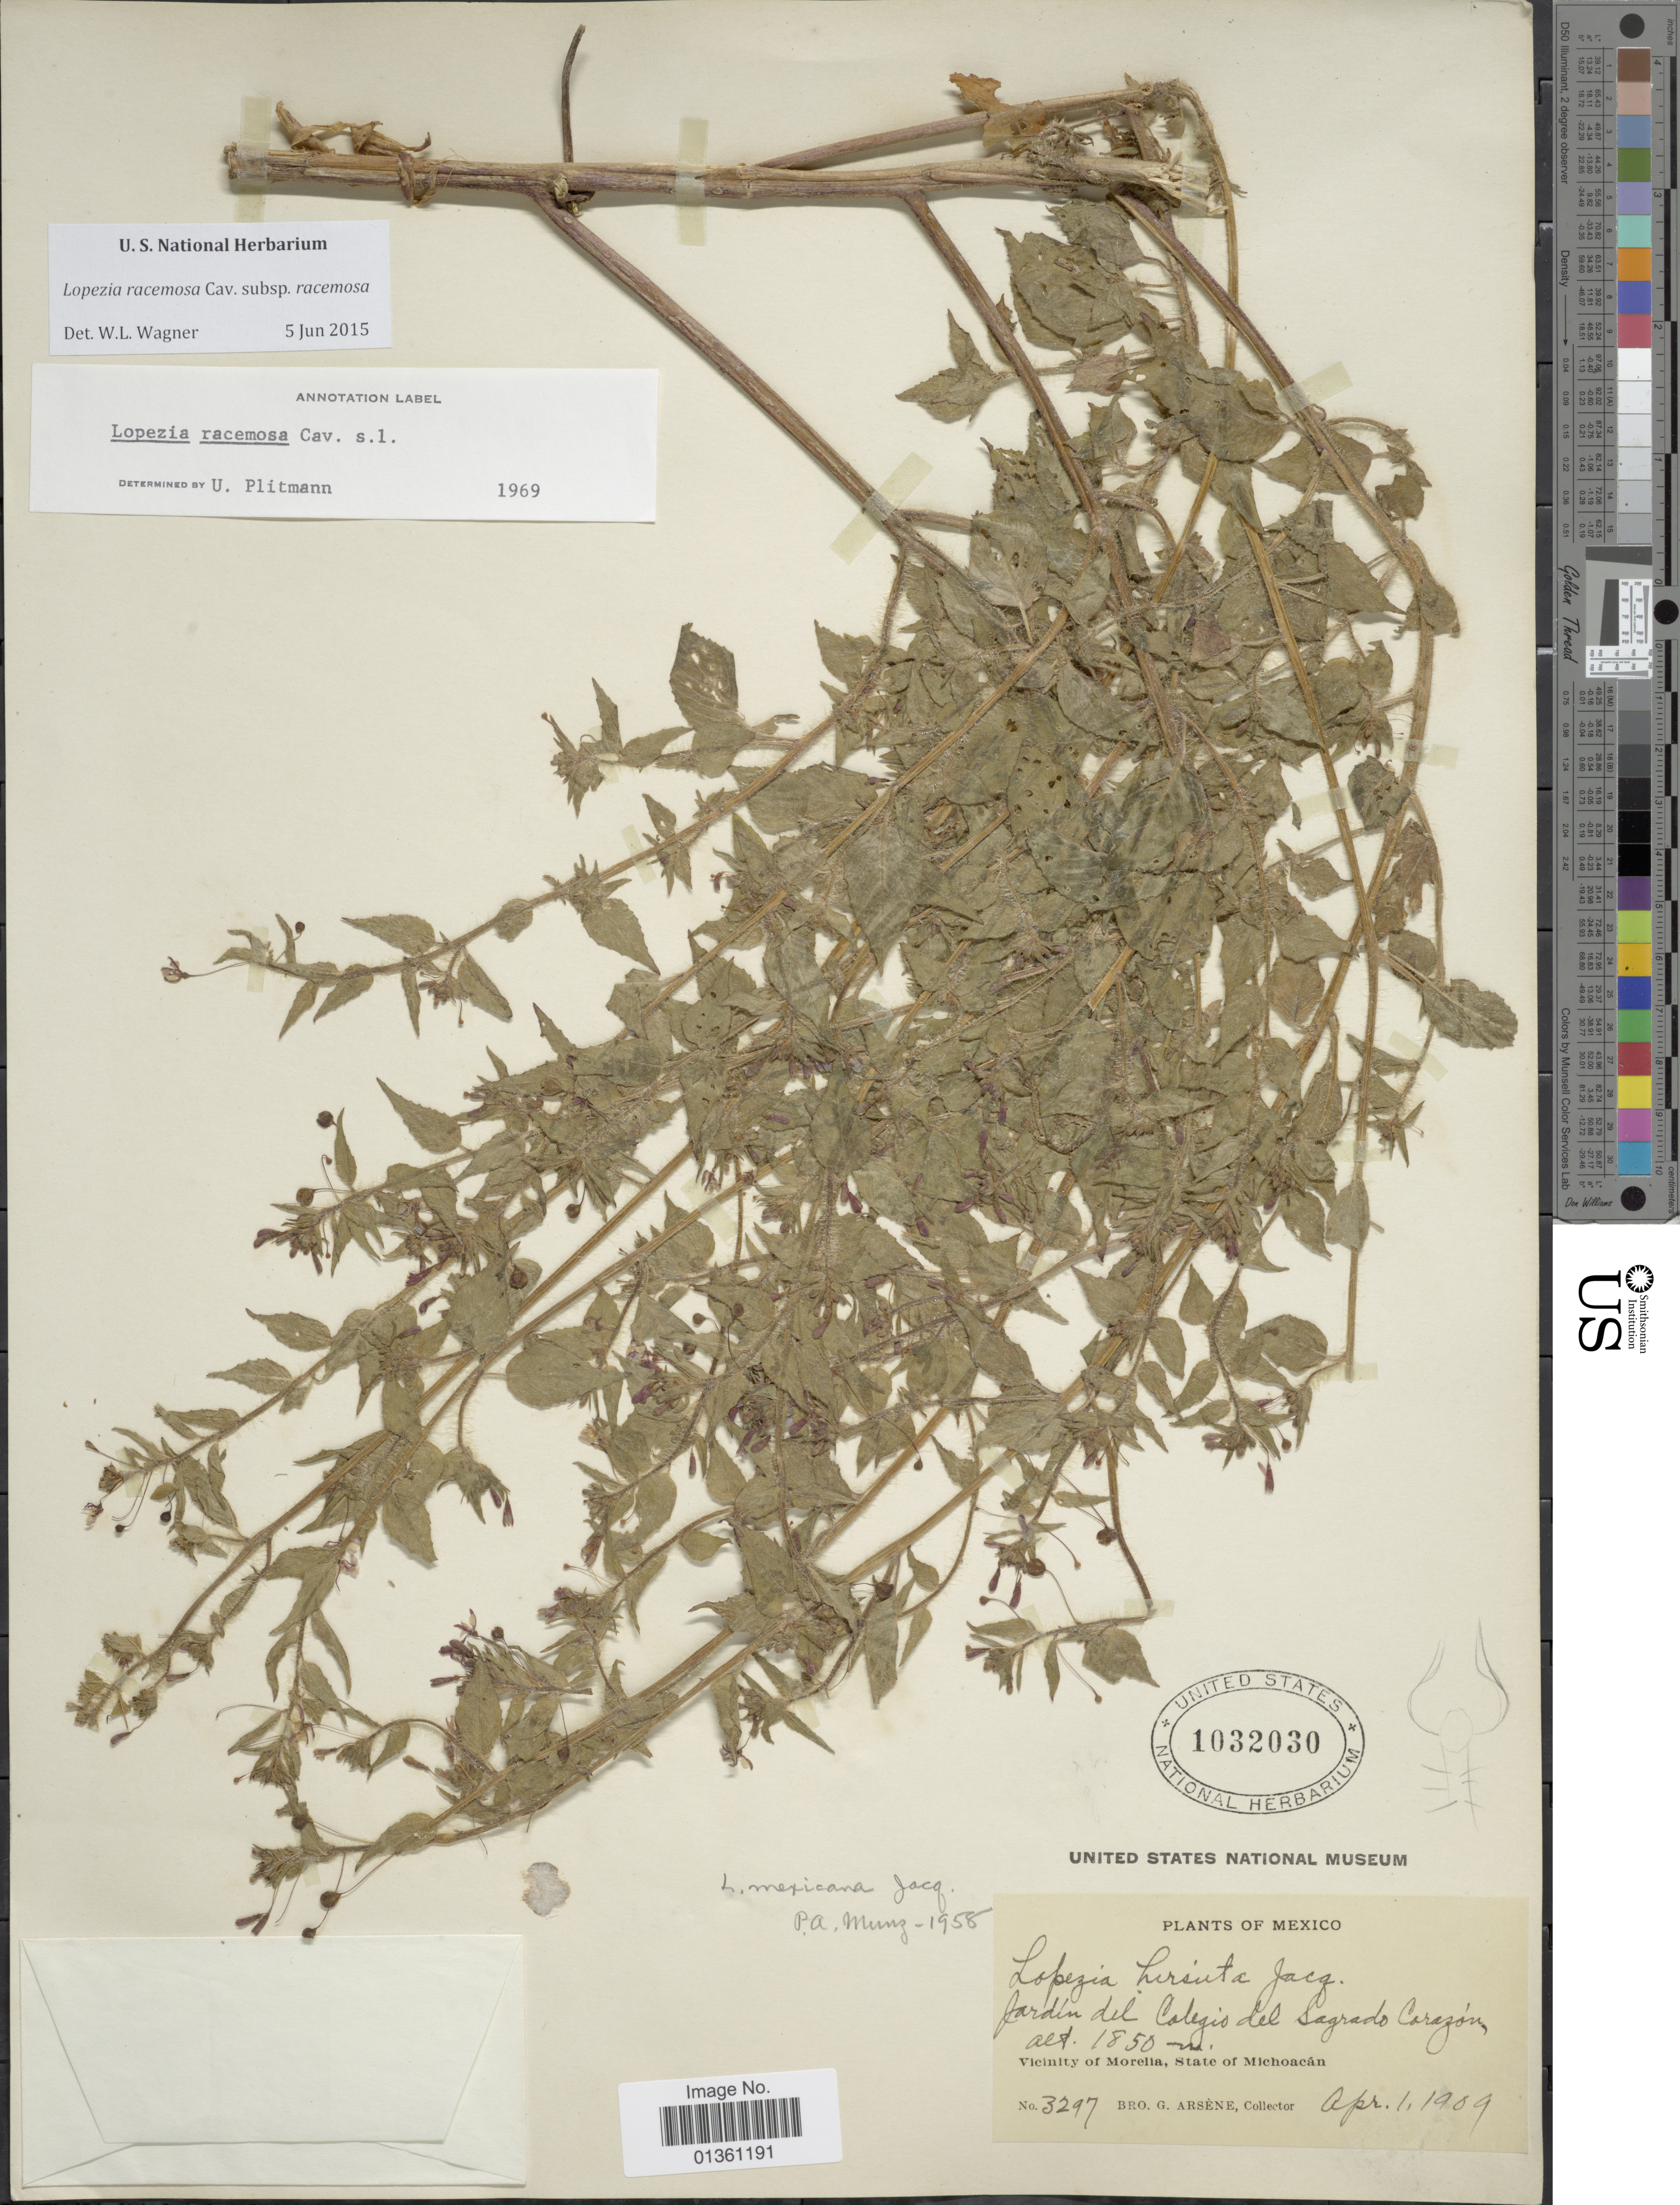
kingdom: Plantae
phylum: Tracheophyta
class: Magnoliopsida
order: Myrtales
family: Onagraceae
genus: Lopezia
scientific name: Lopezia racemosa subsp. racemosa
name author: Cav.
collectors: Bro. G. Arsène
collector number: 3297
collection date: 1909-04-01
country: Mexico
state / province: Michoacán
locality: Vicinity of Morelia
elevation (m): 1850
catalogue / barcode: US 1032030